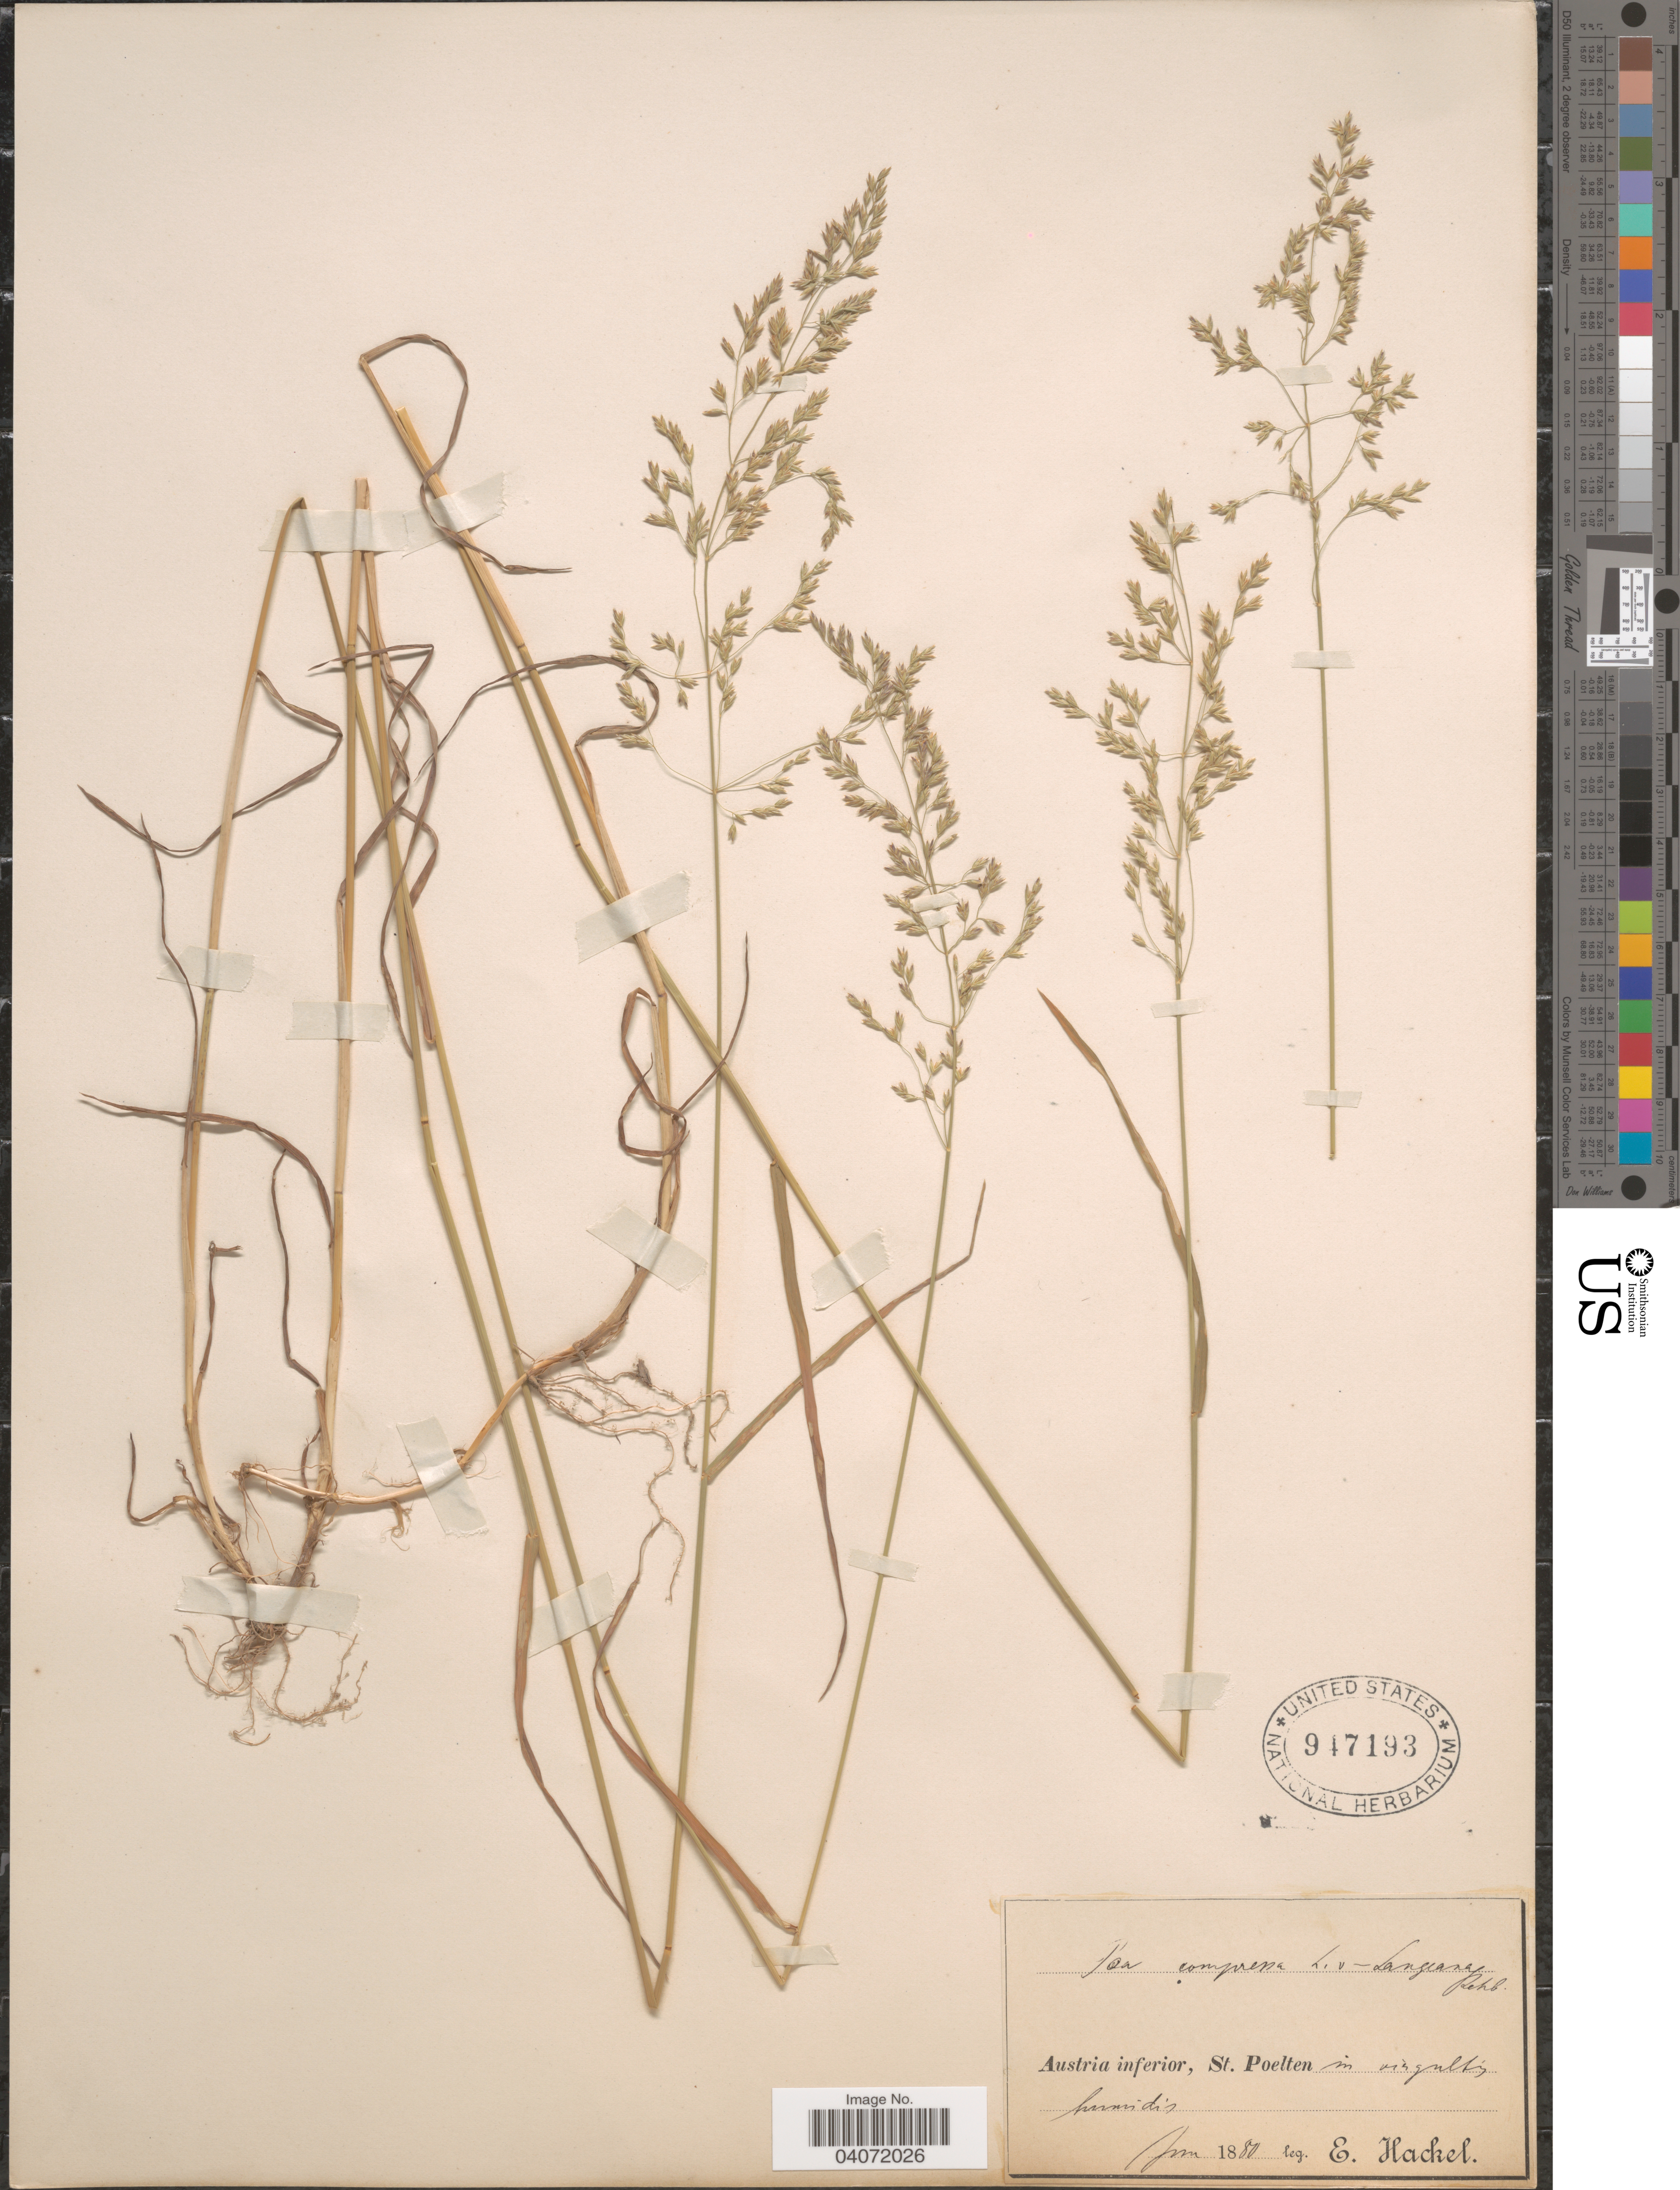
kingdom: Plantae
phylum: Tracheophyta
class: Liliopsida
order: Poales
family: Poaceae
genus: Poa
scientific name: Poa compressa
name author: L.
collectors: E. Hackel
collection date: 1880-06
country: Austria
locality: Austria inferior, St. Poelten in virgultis humidis.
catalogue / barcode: US 947193